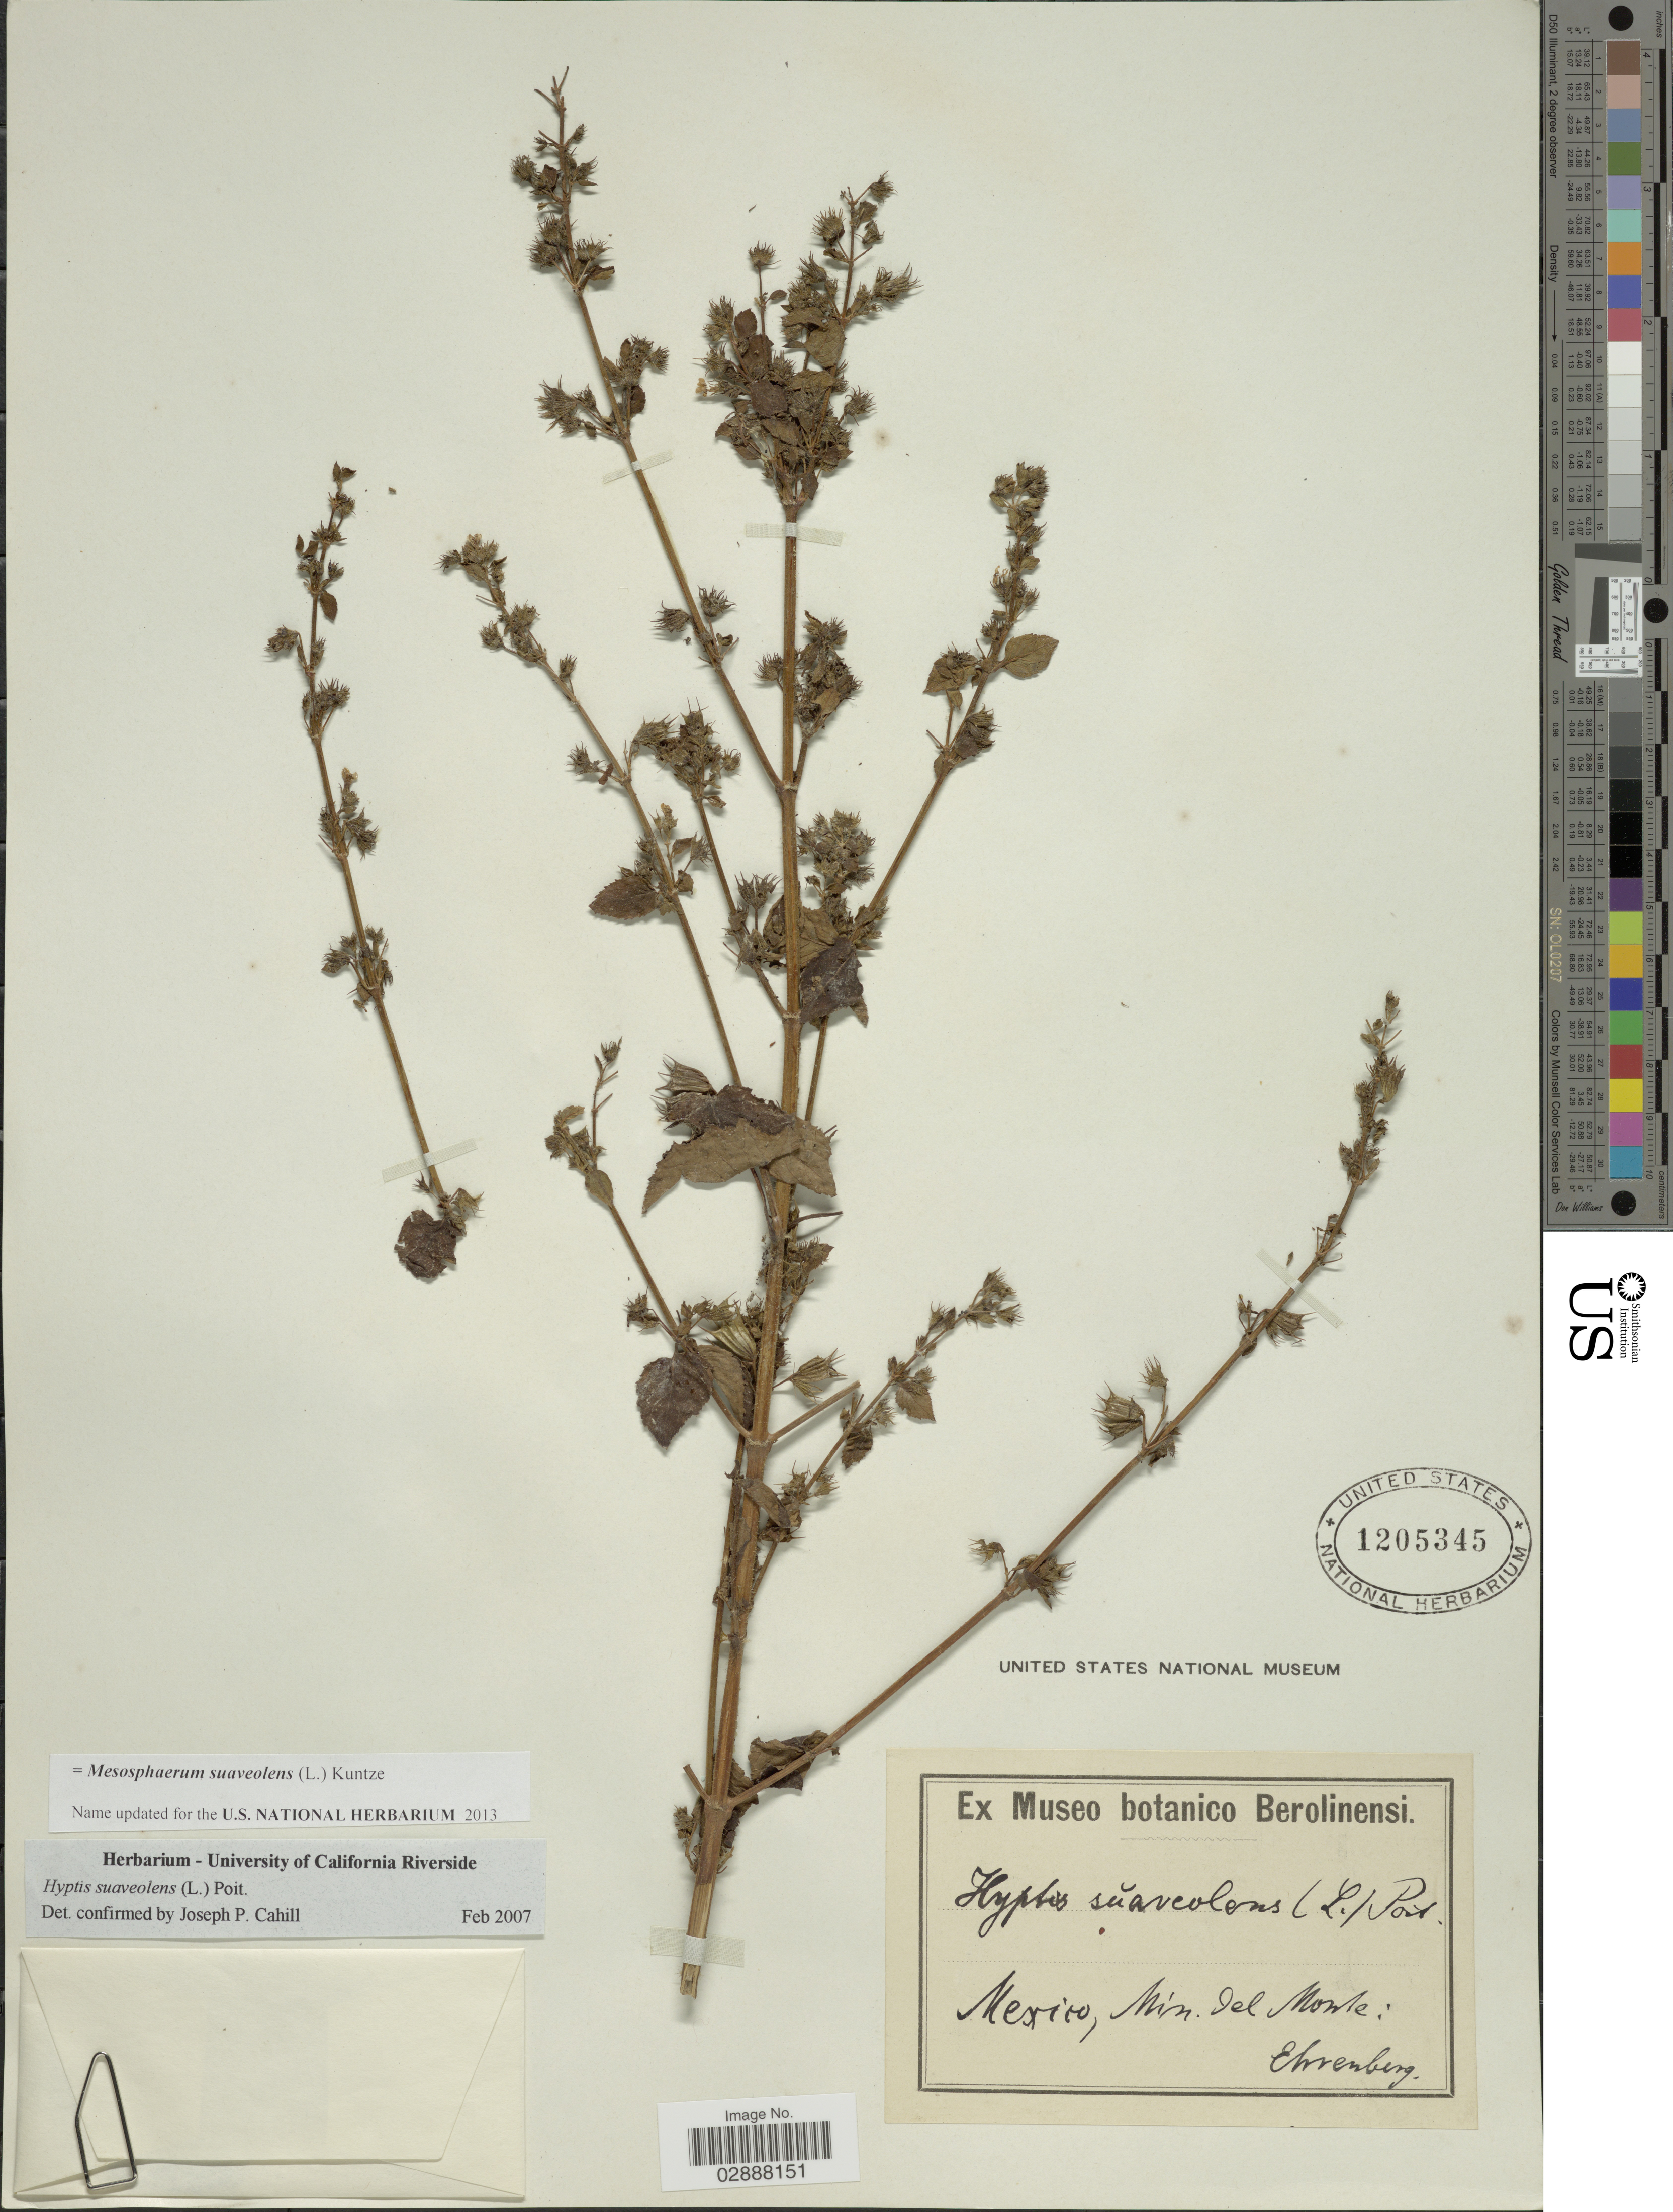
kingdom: Plantae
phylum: Tracheophyta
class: Magnoliopsida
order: Lamiales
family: Lamiaceae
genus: Mesosphaerum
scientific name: Mesosphaerum suaveolens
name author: (L.) Kuntze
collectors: -. Ehrenberg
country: Mexico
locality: Min. del Monte.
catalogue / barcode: US 1205345